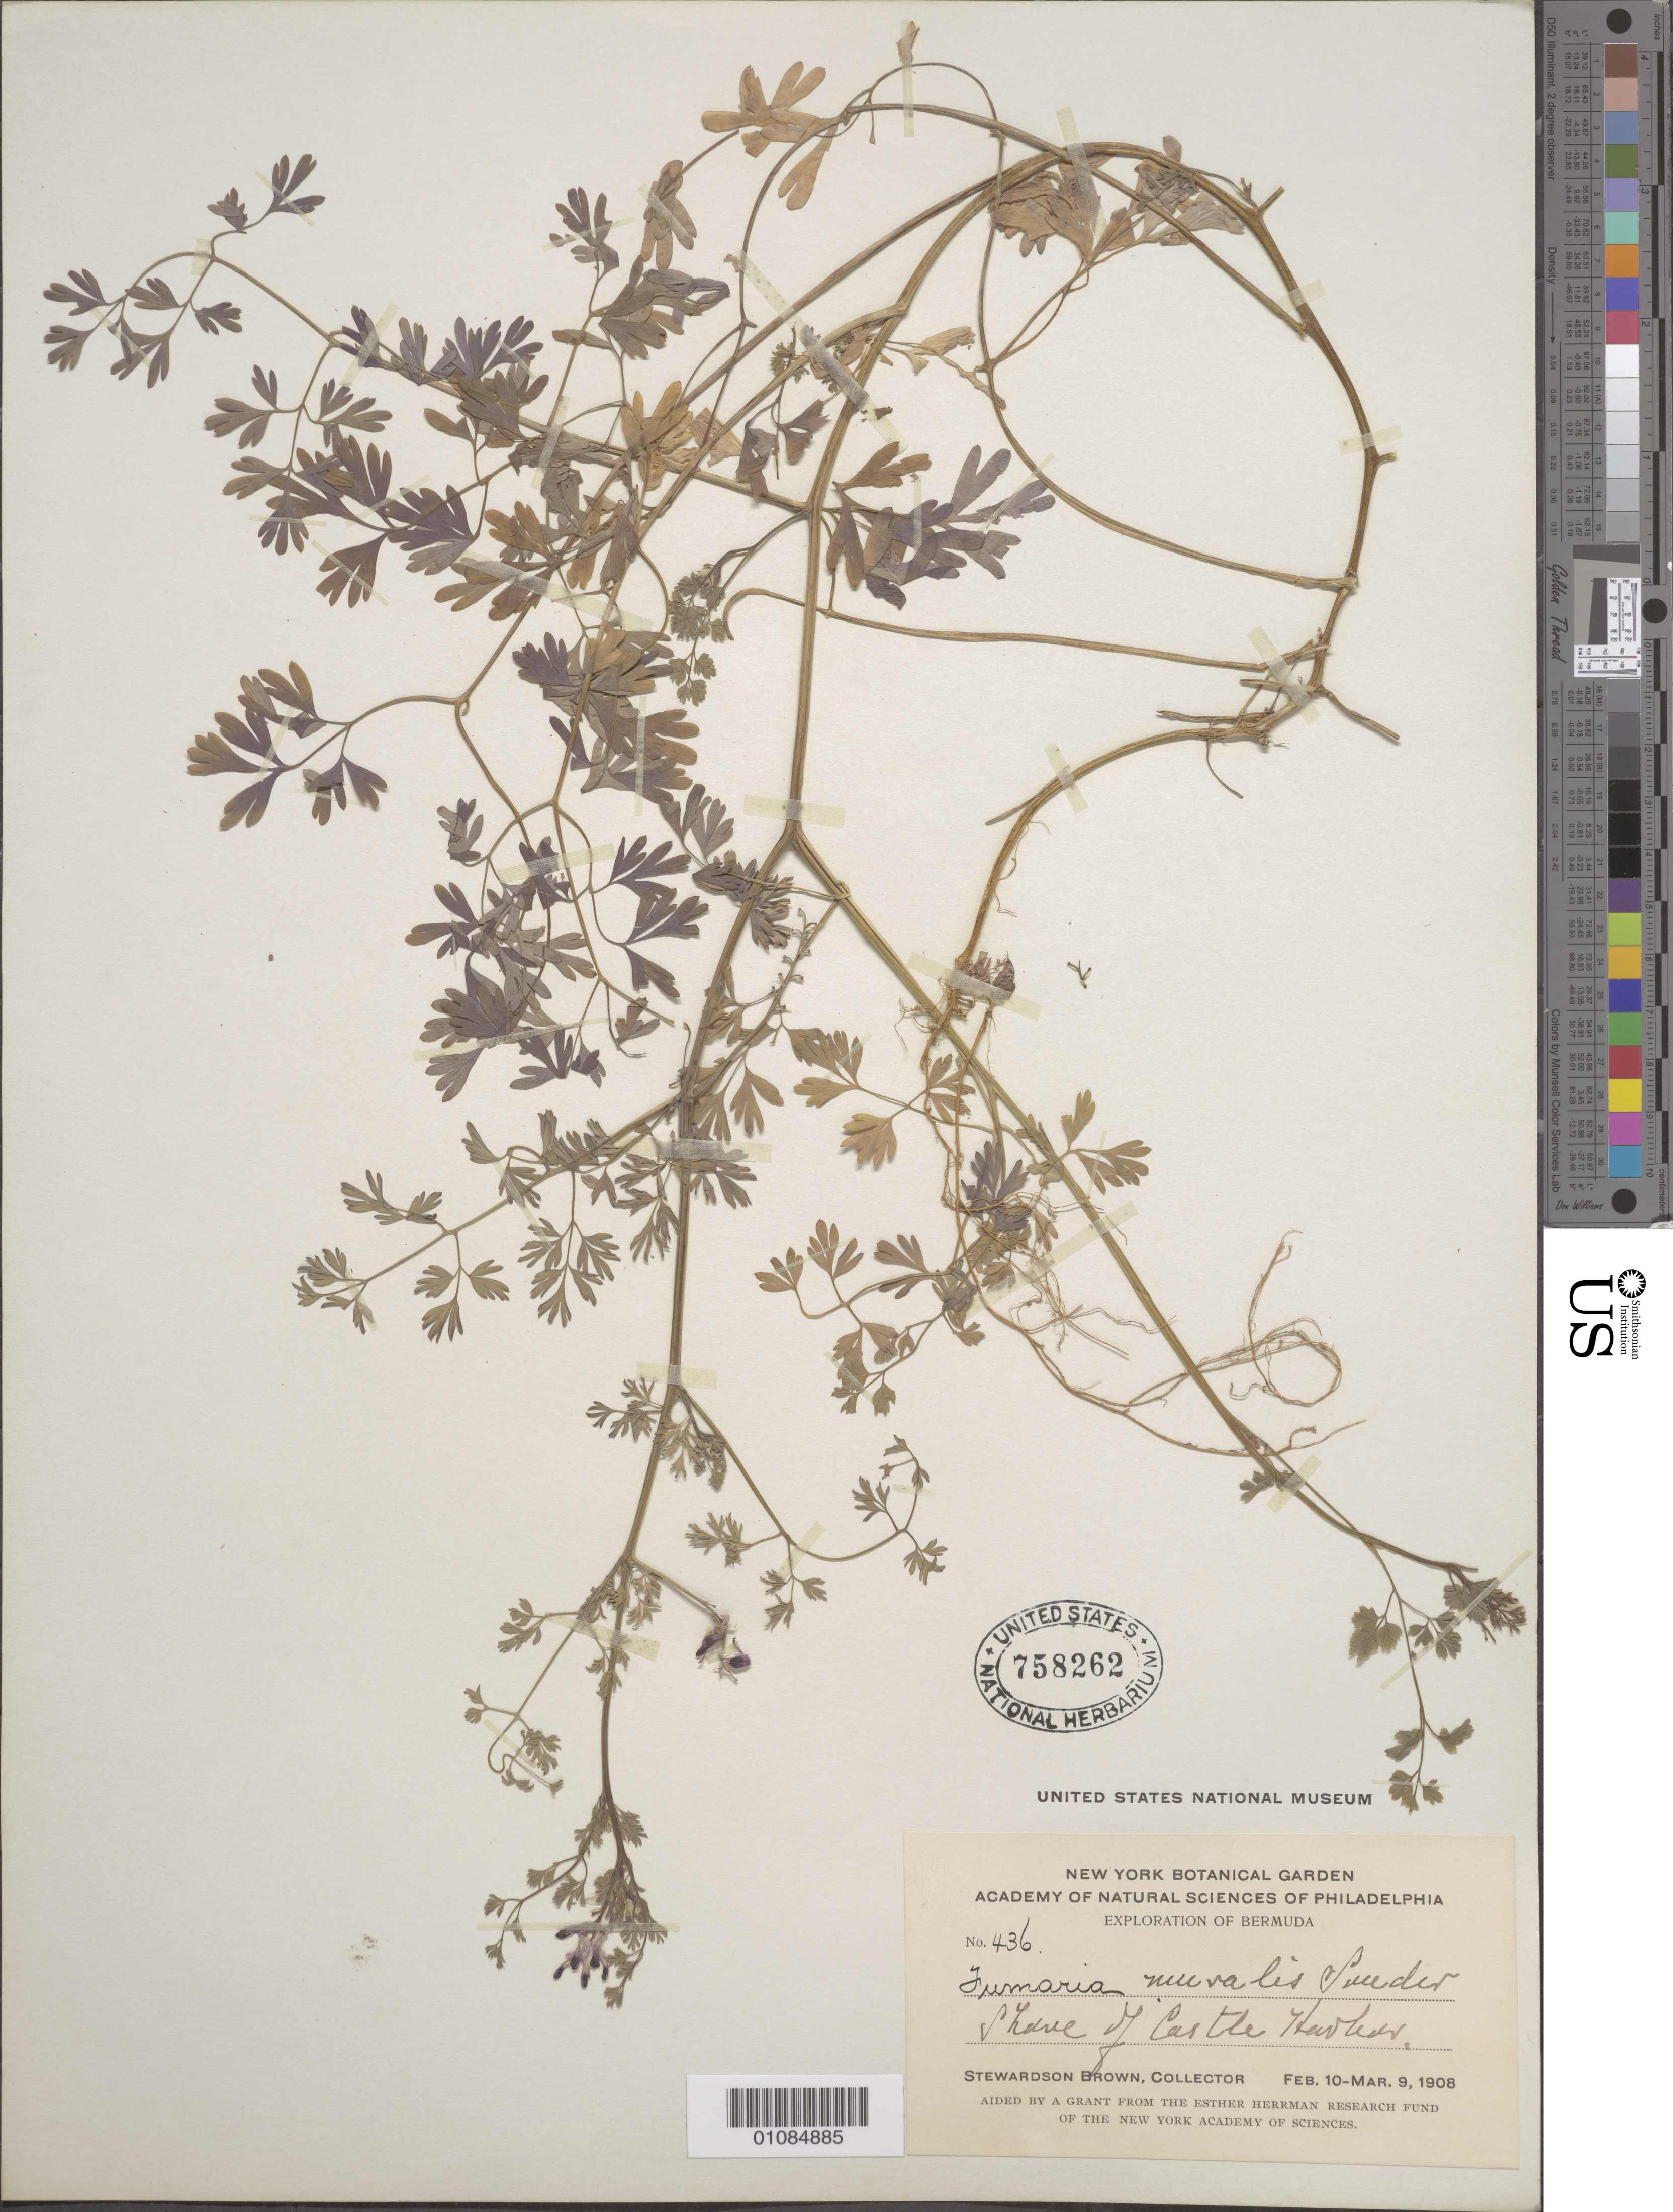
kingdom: Plantae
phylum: Tracheophyta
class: Magnoliopsida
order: Ranunculales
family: Papaveraceae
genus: Fumaria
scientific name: Fumaria muralis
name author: Sond. ex W.D.J. Koch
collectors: S. Brown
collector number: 436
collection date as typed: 10 Feb 1908 to 09 Mar 1908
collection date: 1908-02-10/1908-03-09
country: Bermuda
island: Bermuda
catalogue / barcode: US 758262